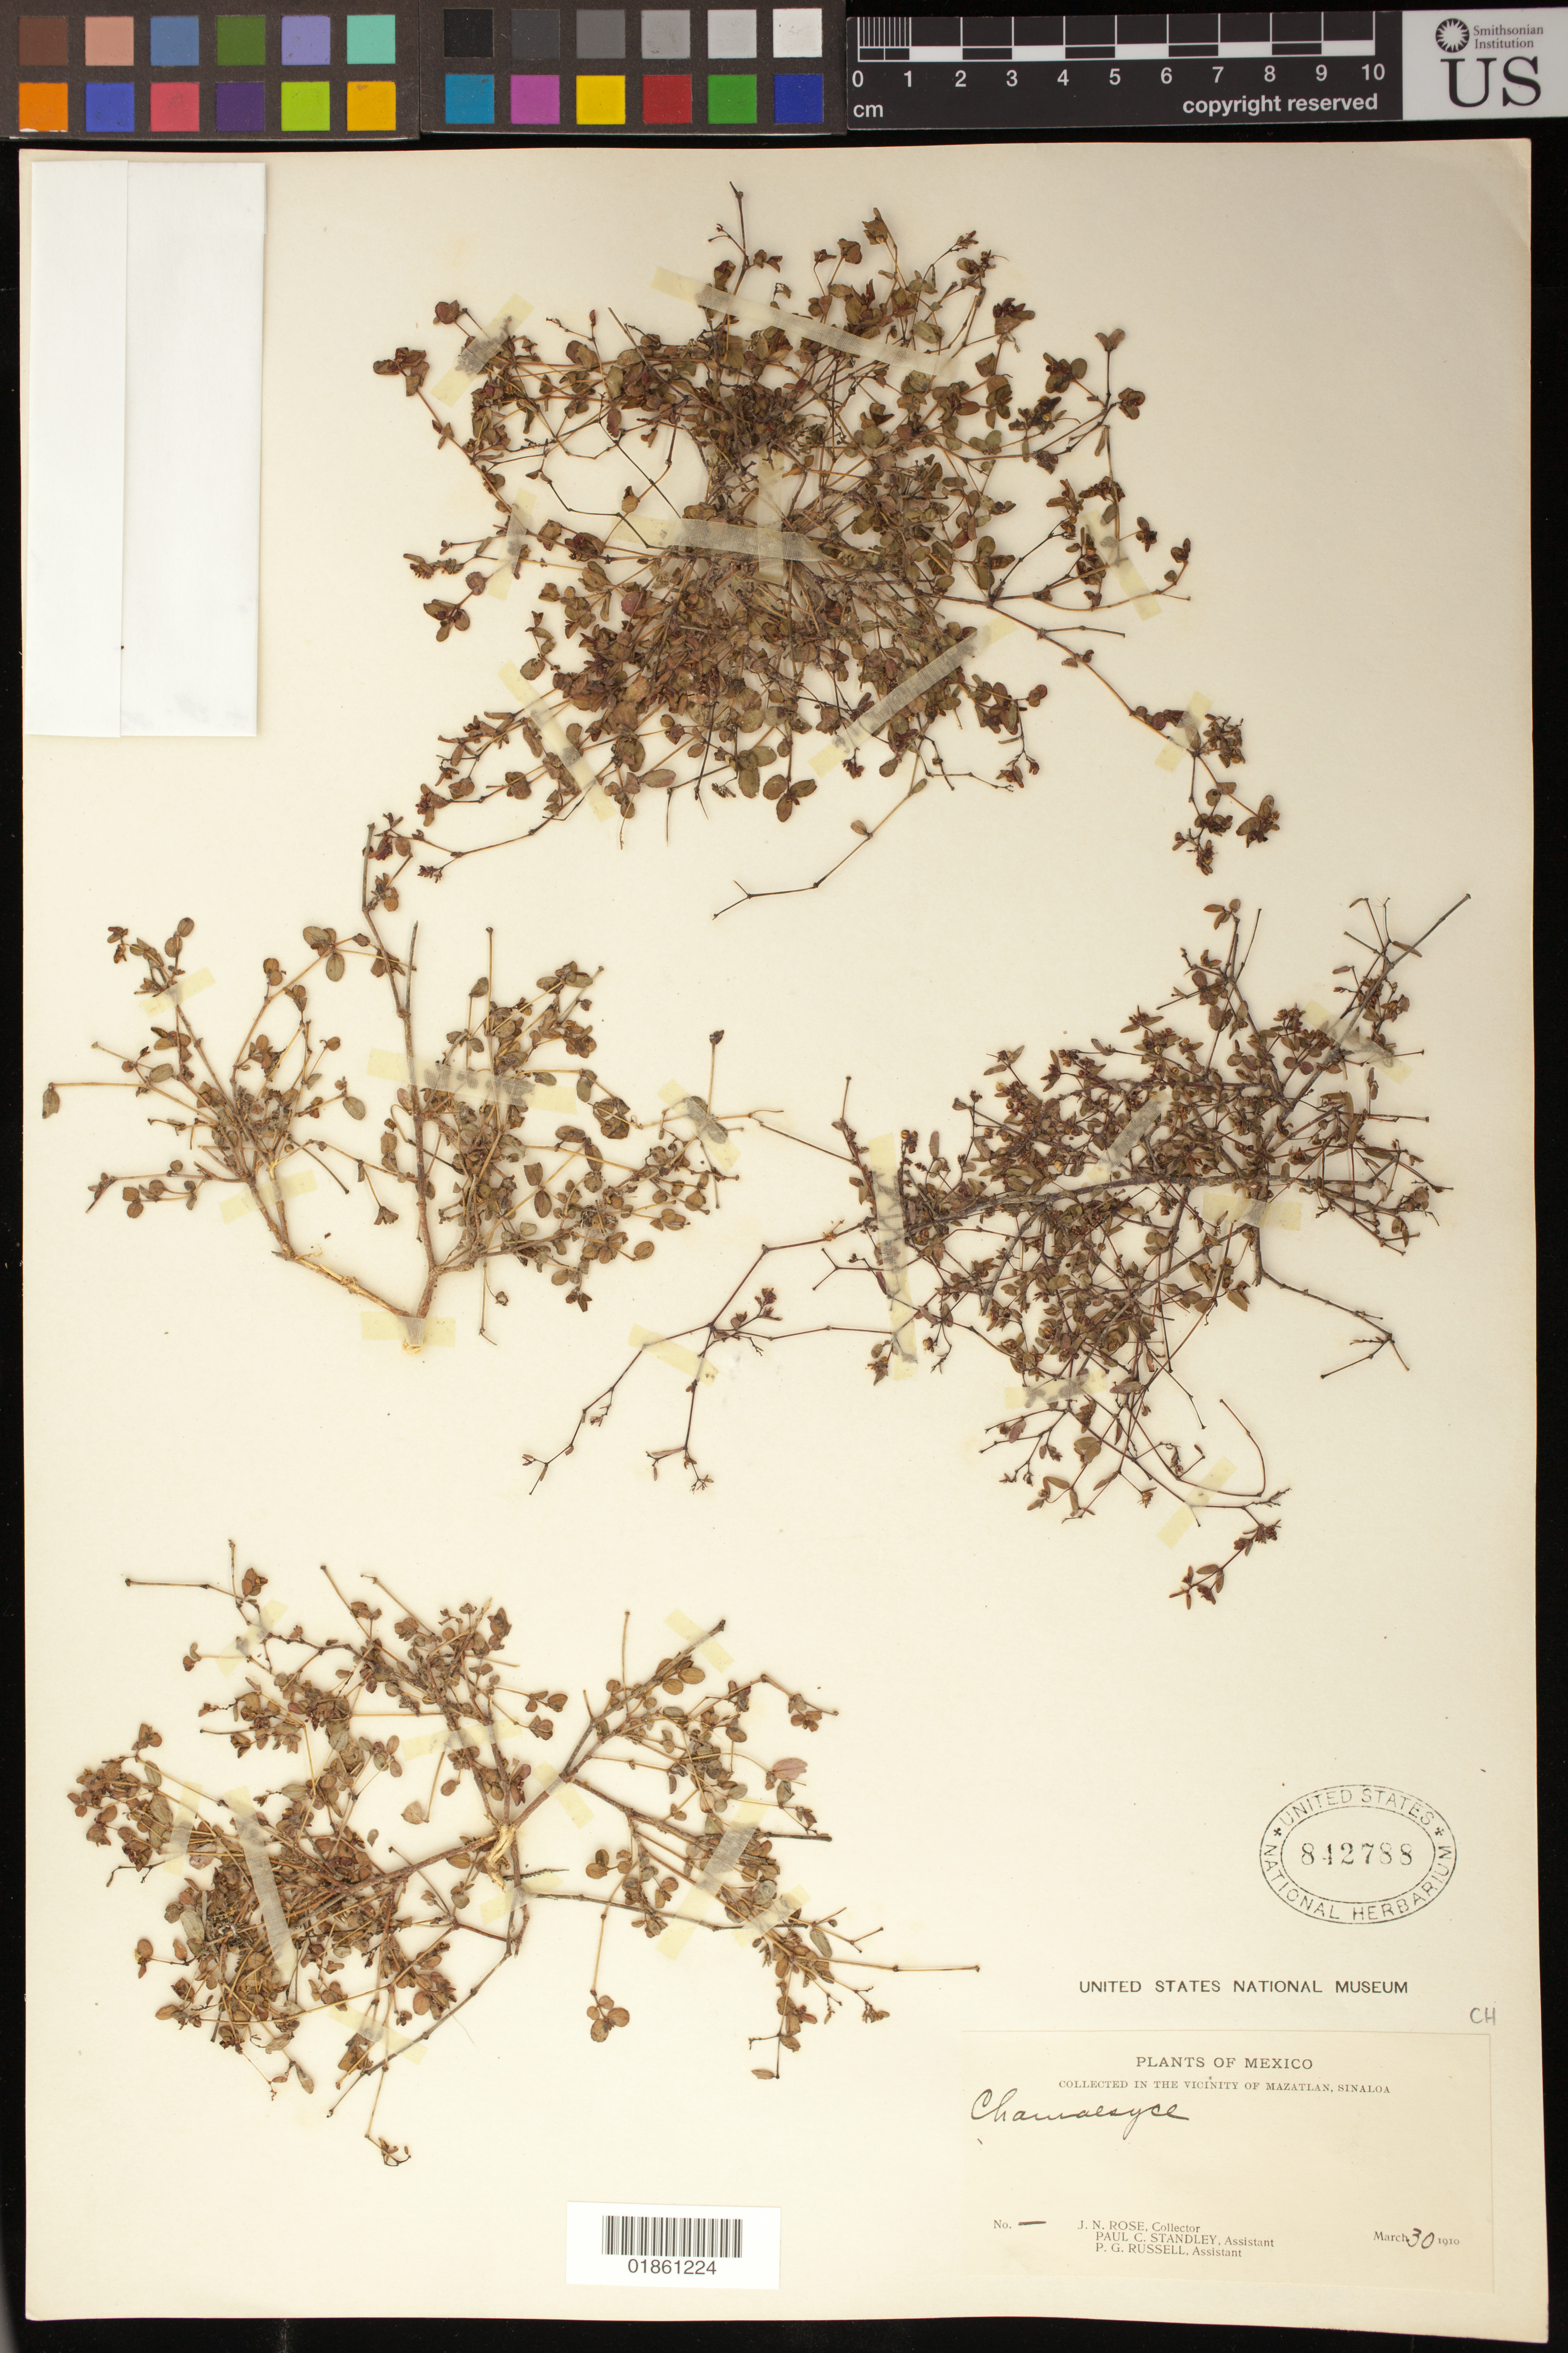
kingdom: Plantae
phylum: Tracheophyta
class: Magnoliopsida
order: Malpighiales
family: Euphorbiaceae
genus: Euphorbia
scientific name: Euphorbia sp.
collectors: J. N. Rose, P. C. Standley & P. G. Russell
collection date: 1910-03-30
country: Mexico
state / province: Sinaloa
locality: In the vicinity of Mazatlan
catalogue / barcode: US 842788